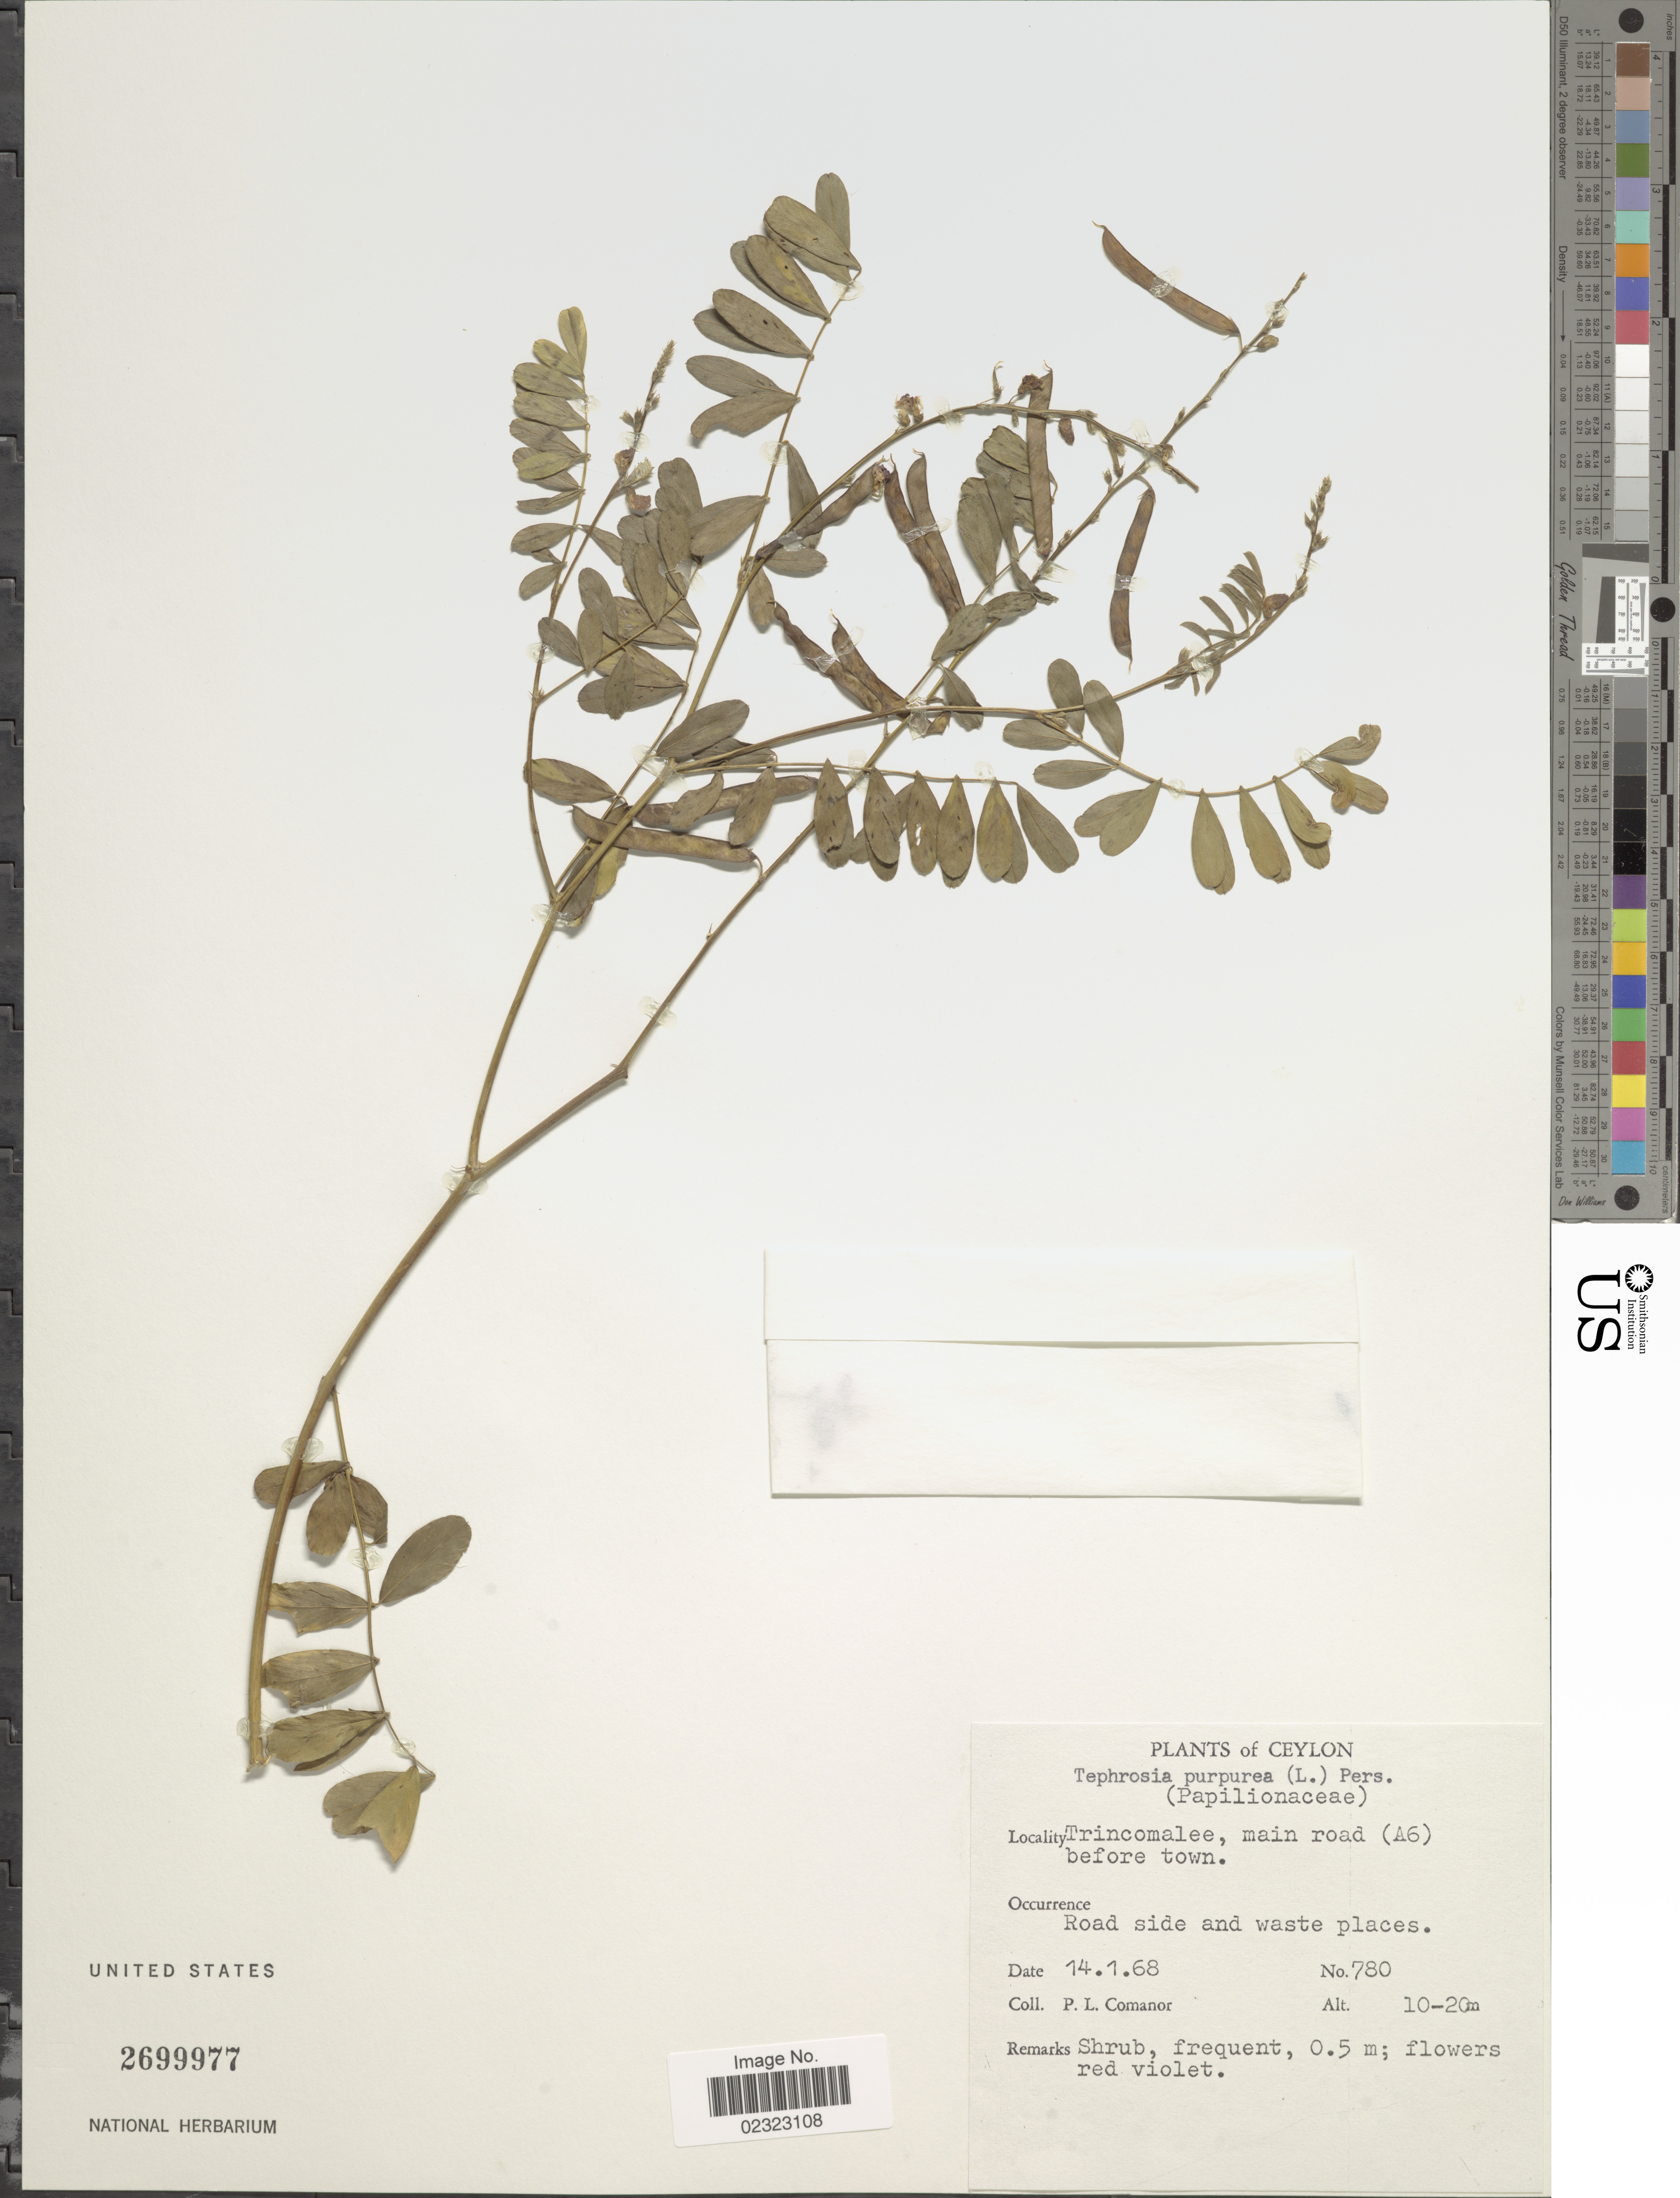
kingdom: Plantae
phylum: Tracheophyta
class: Magnoliopsida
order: Fabales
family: Fabaceae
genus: Tephrosia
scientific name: Tephrosia purpurea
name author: (L.) Pers.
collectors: P. Comanor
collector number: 780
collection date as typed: Transcribed d/m/y: 14/1/68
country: Sri Lanka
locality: Ceylon. Trincomalee, main road (A6) before town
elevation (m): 10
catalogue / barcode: US 2699977